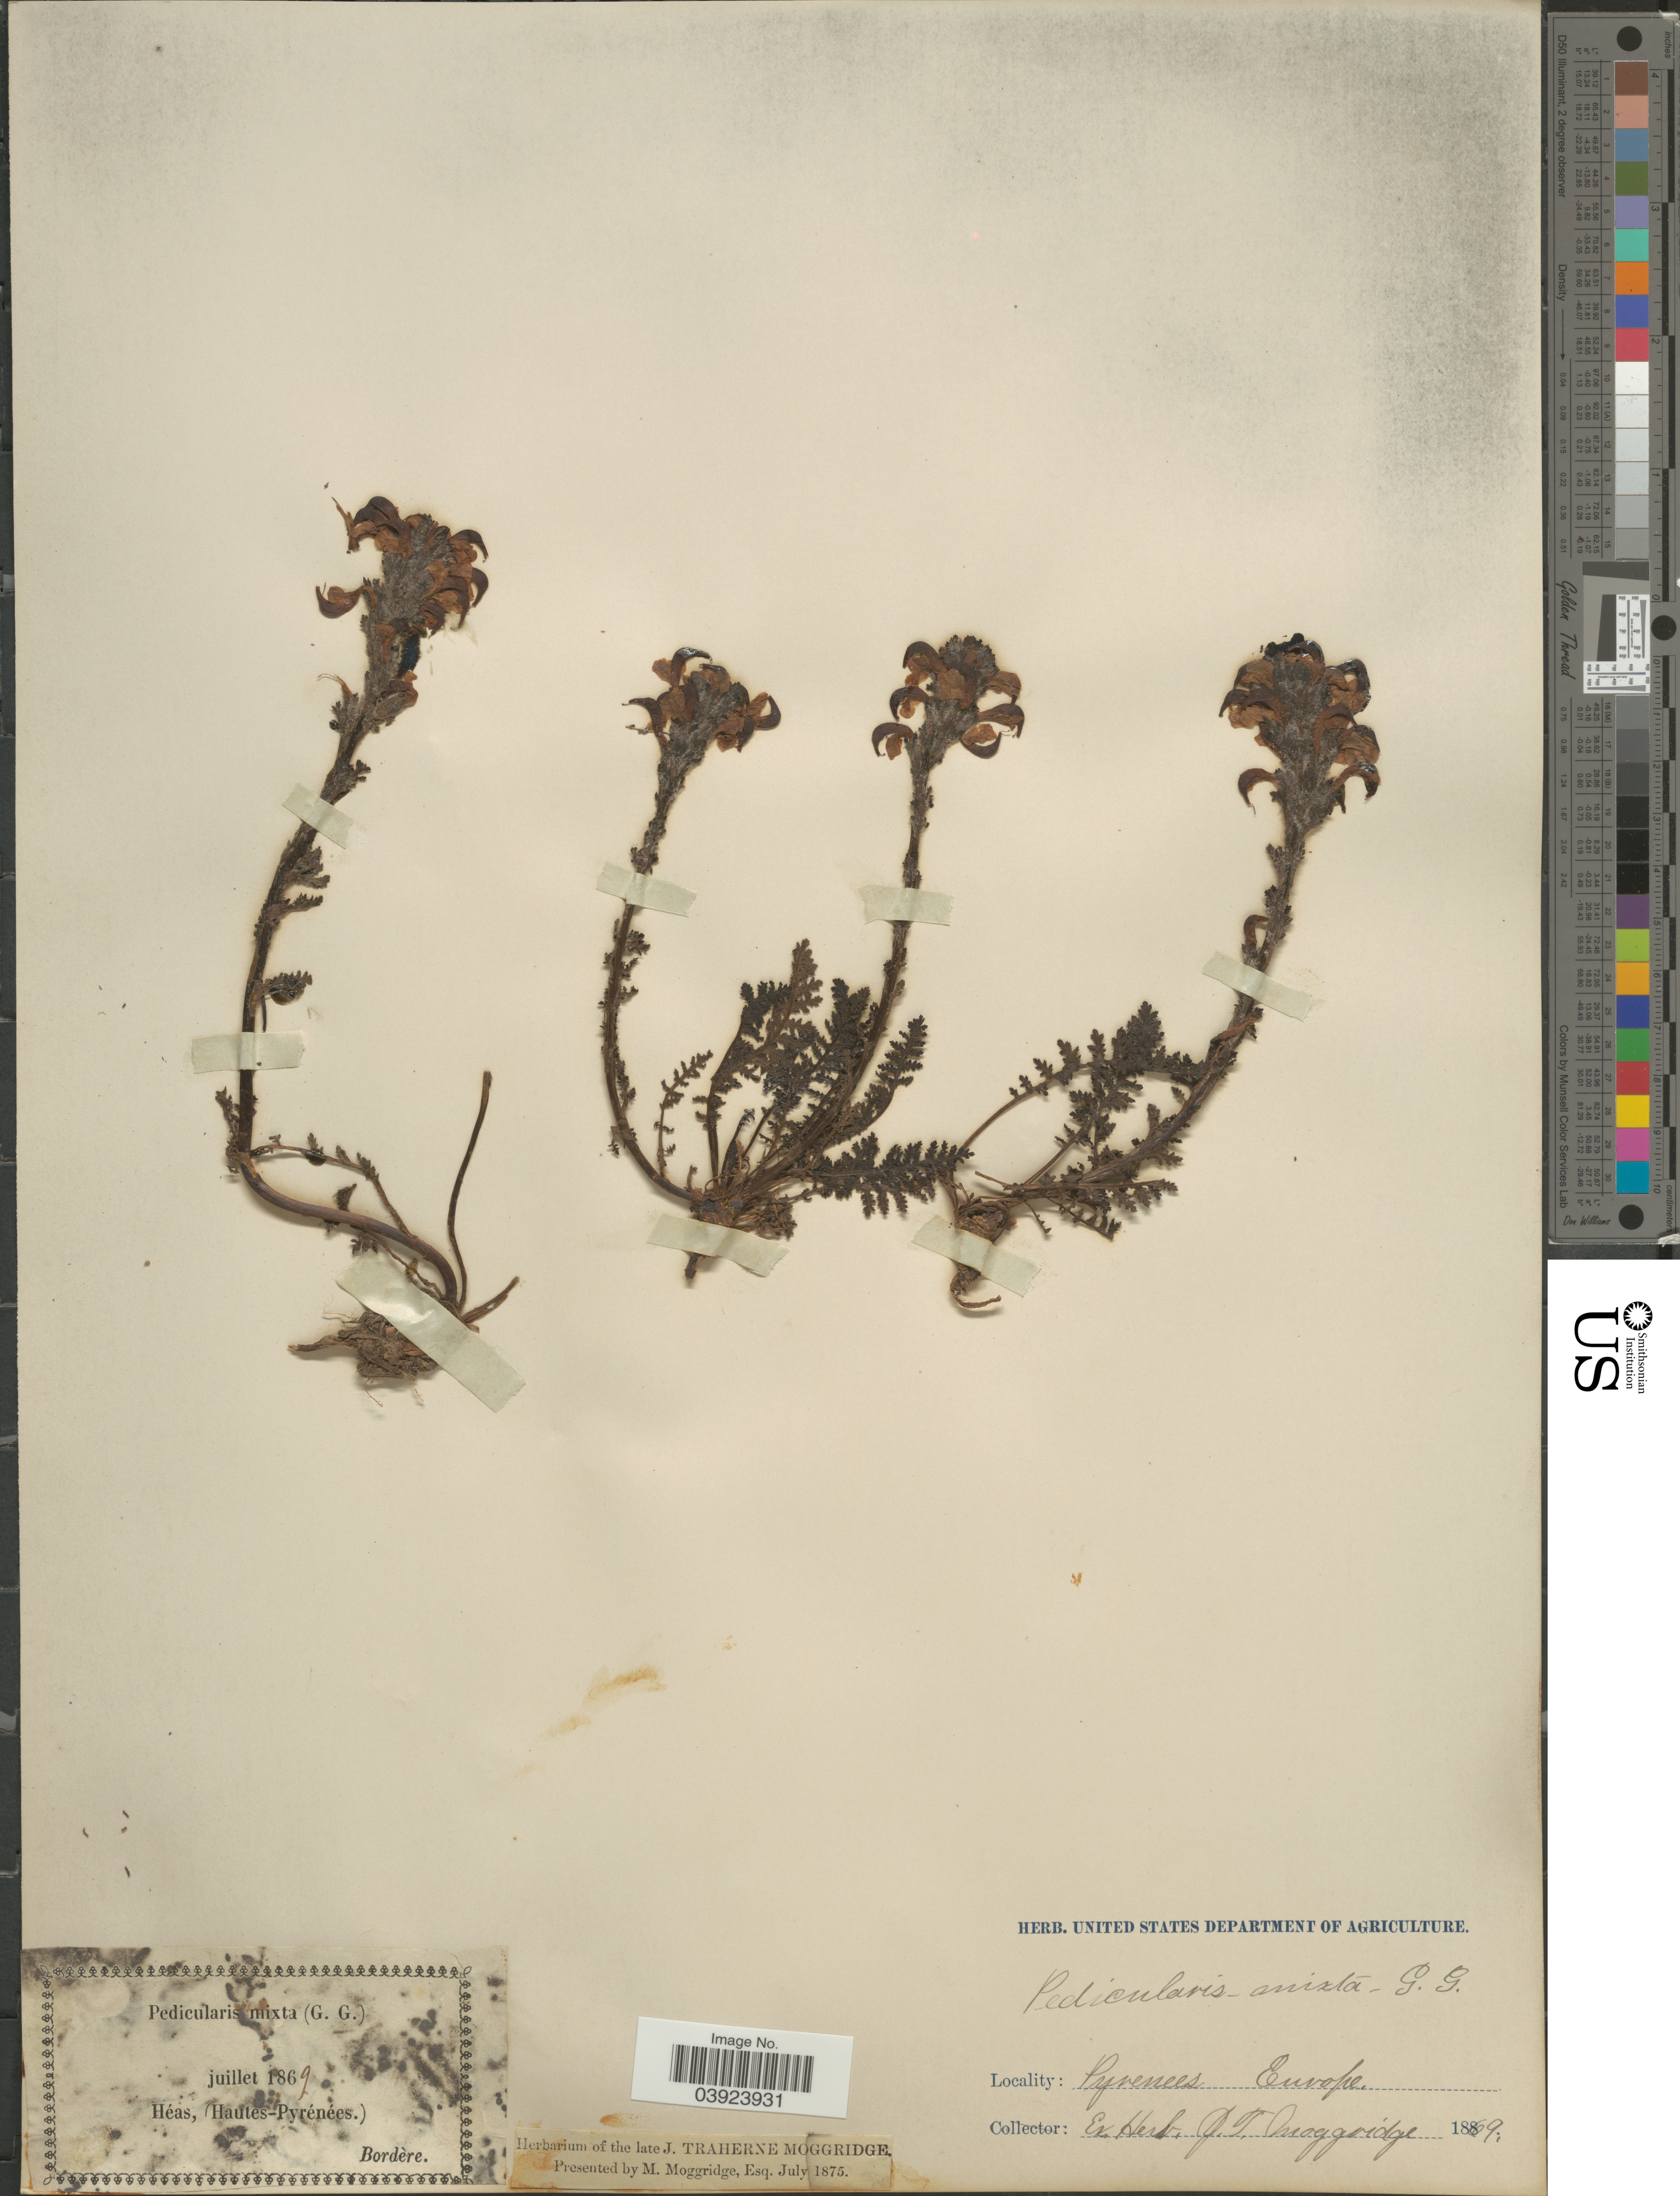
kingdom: Plantae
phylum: Tracheophyta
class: Magnoliopsida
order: Lamiales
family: Orobanchaceae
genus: Pedicularis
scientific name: Pedicularis mixta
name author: Gren.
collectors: -. Bordère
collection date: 1869-07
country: France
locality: Héas, (Hautes-Pyrénées). Pyrenees. Europe.